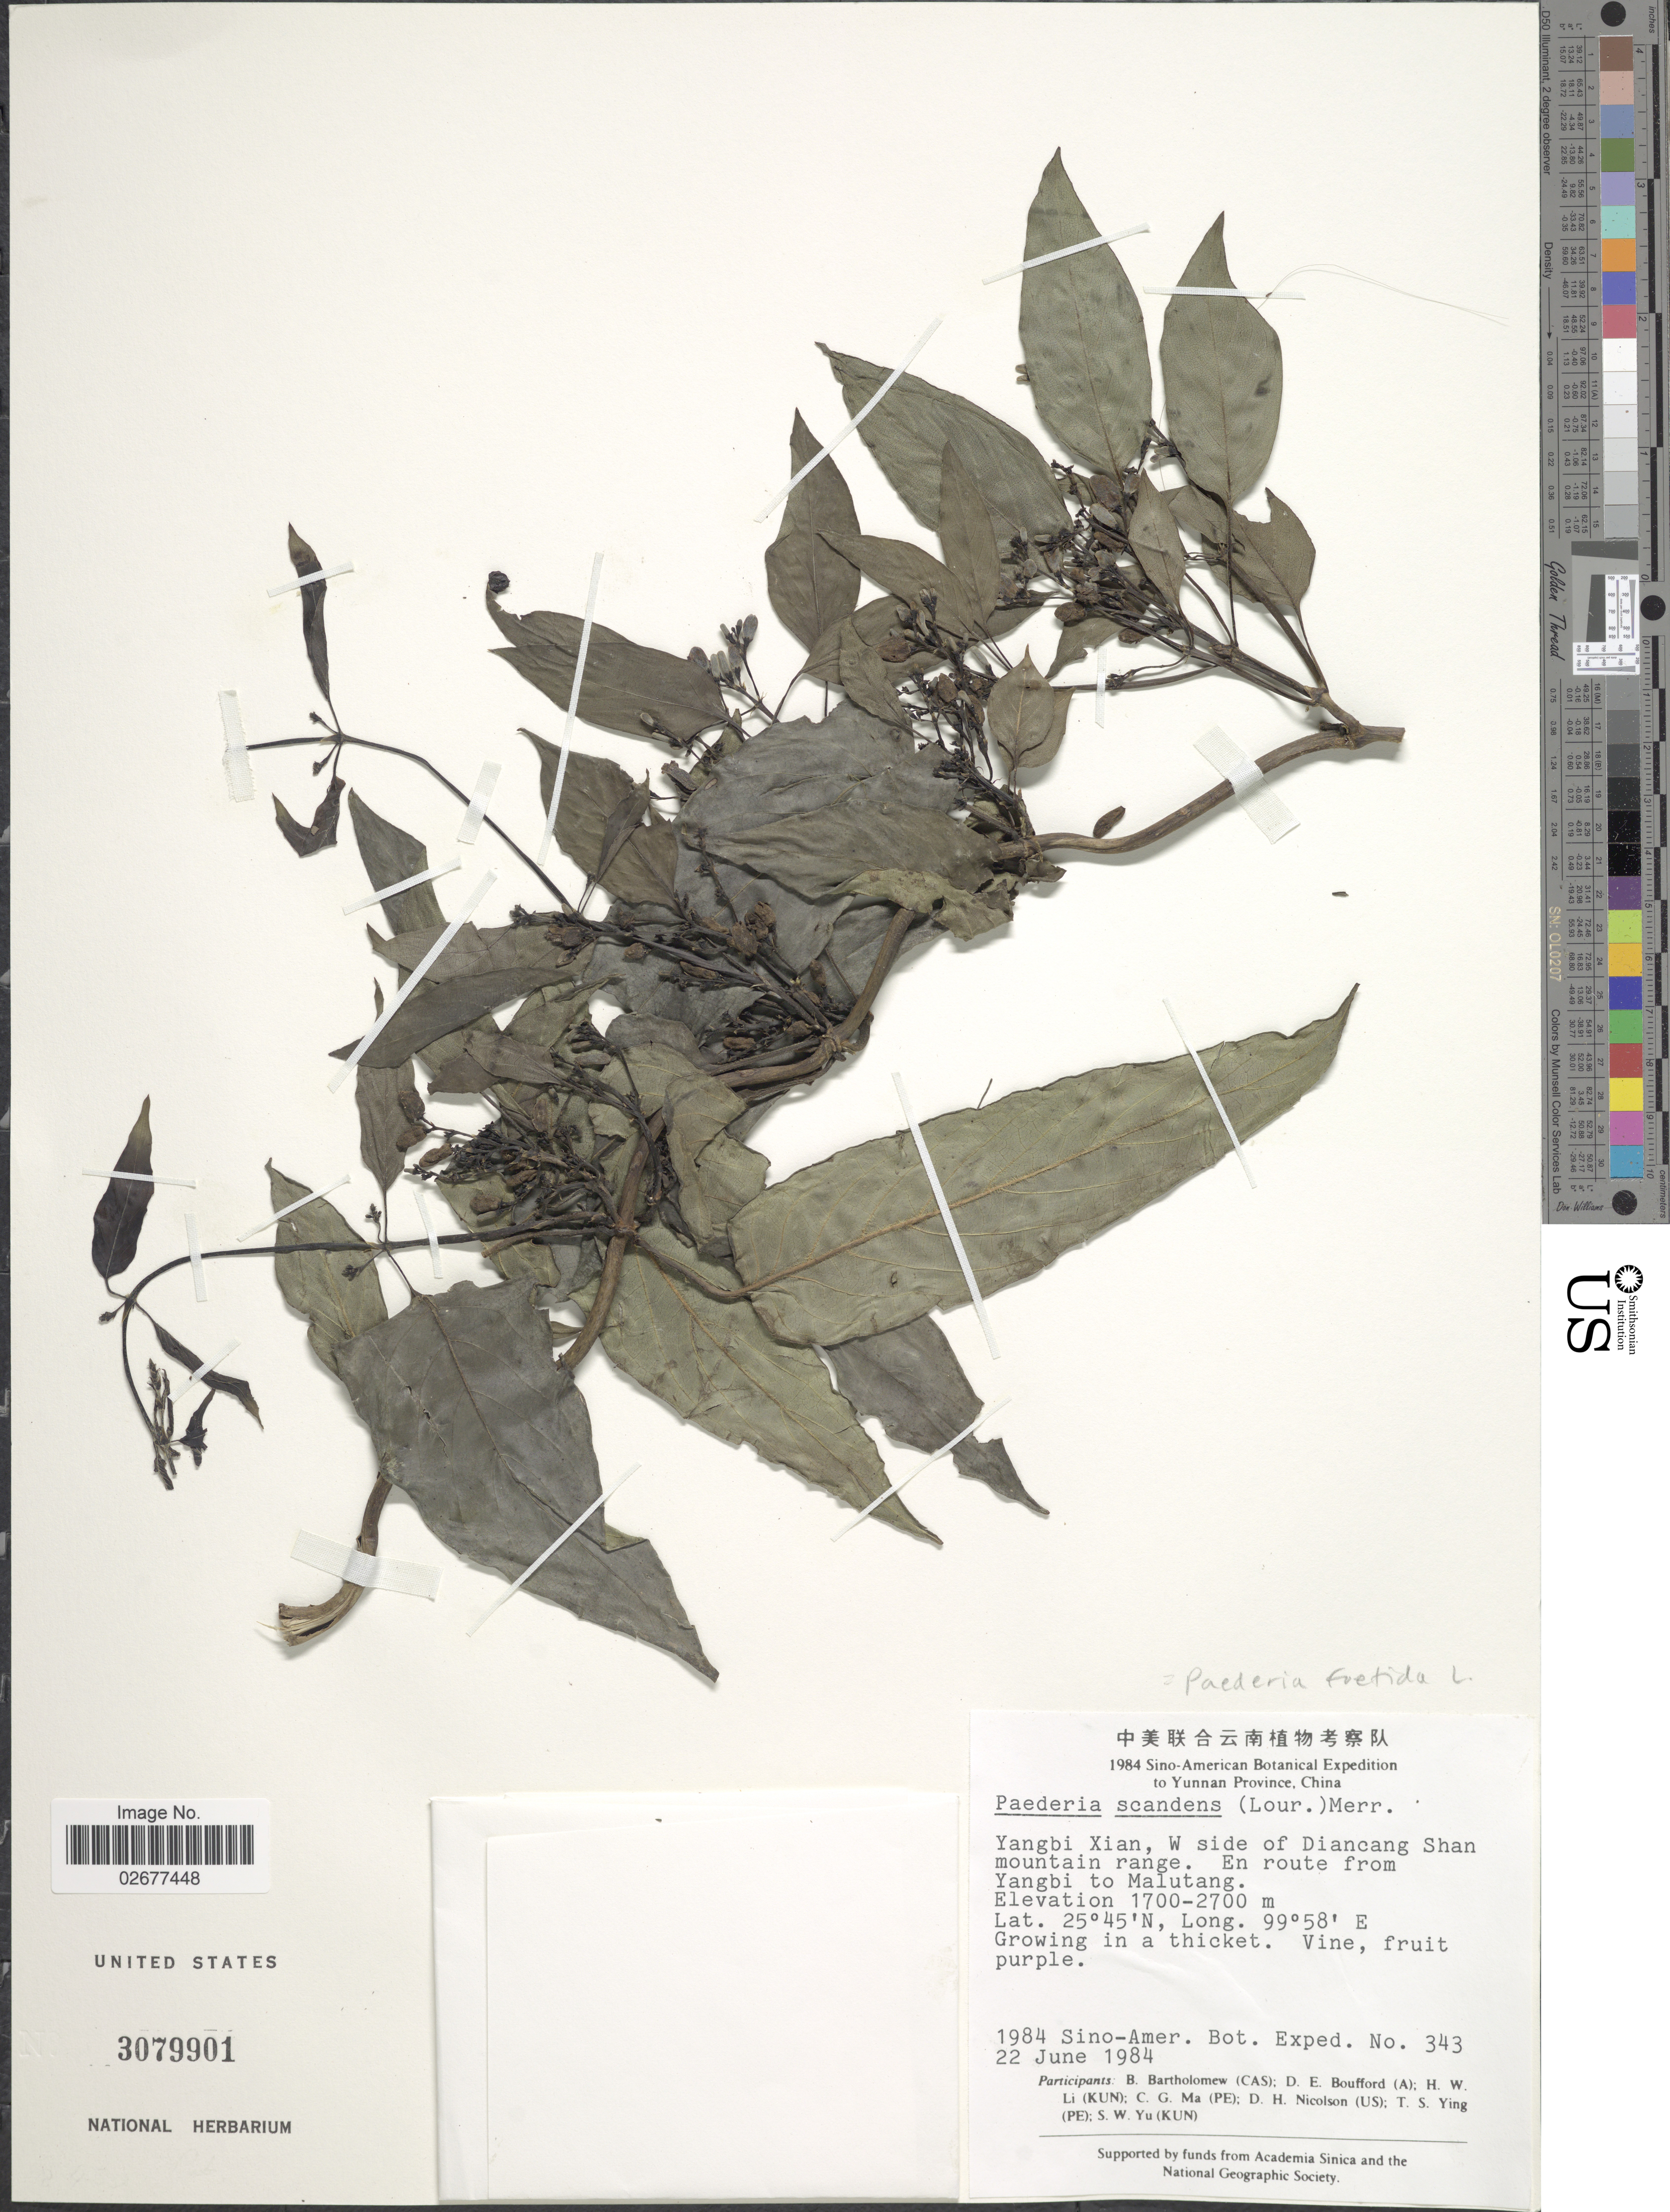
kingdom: Plantae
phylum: Tracheophyta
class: Magnoliopsida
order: Gentianales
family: Rubiaceae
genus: Paederia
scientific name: Paederia foetida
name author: L.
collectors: Sino-Amer. Bot. Exped. 1984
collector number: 343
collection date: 1984-06-22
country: China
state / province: Yunnan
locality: Yangbi Xian, W side of Diancang Shan mountain range. En route from Yangbi to Malutang.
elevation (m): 1700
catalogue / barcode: US 3079901